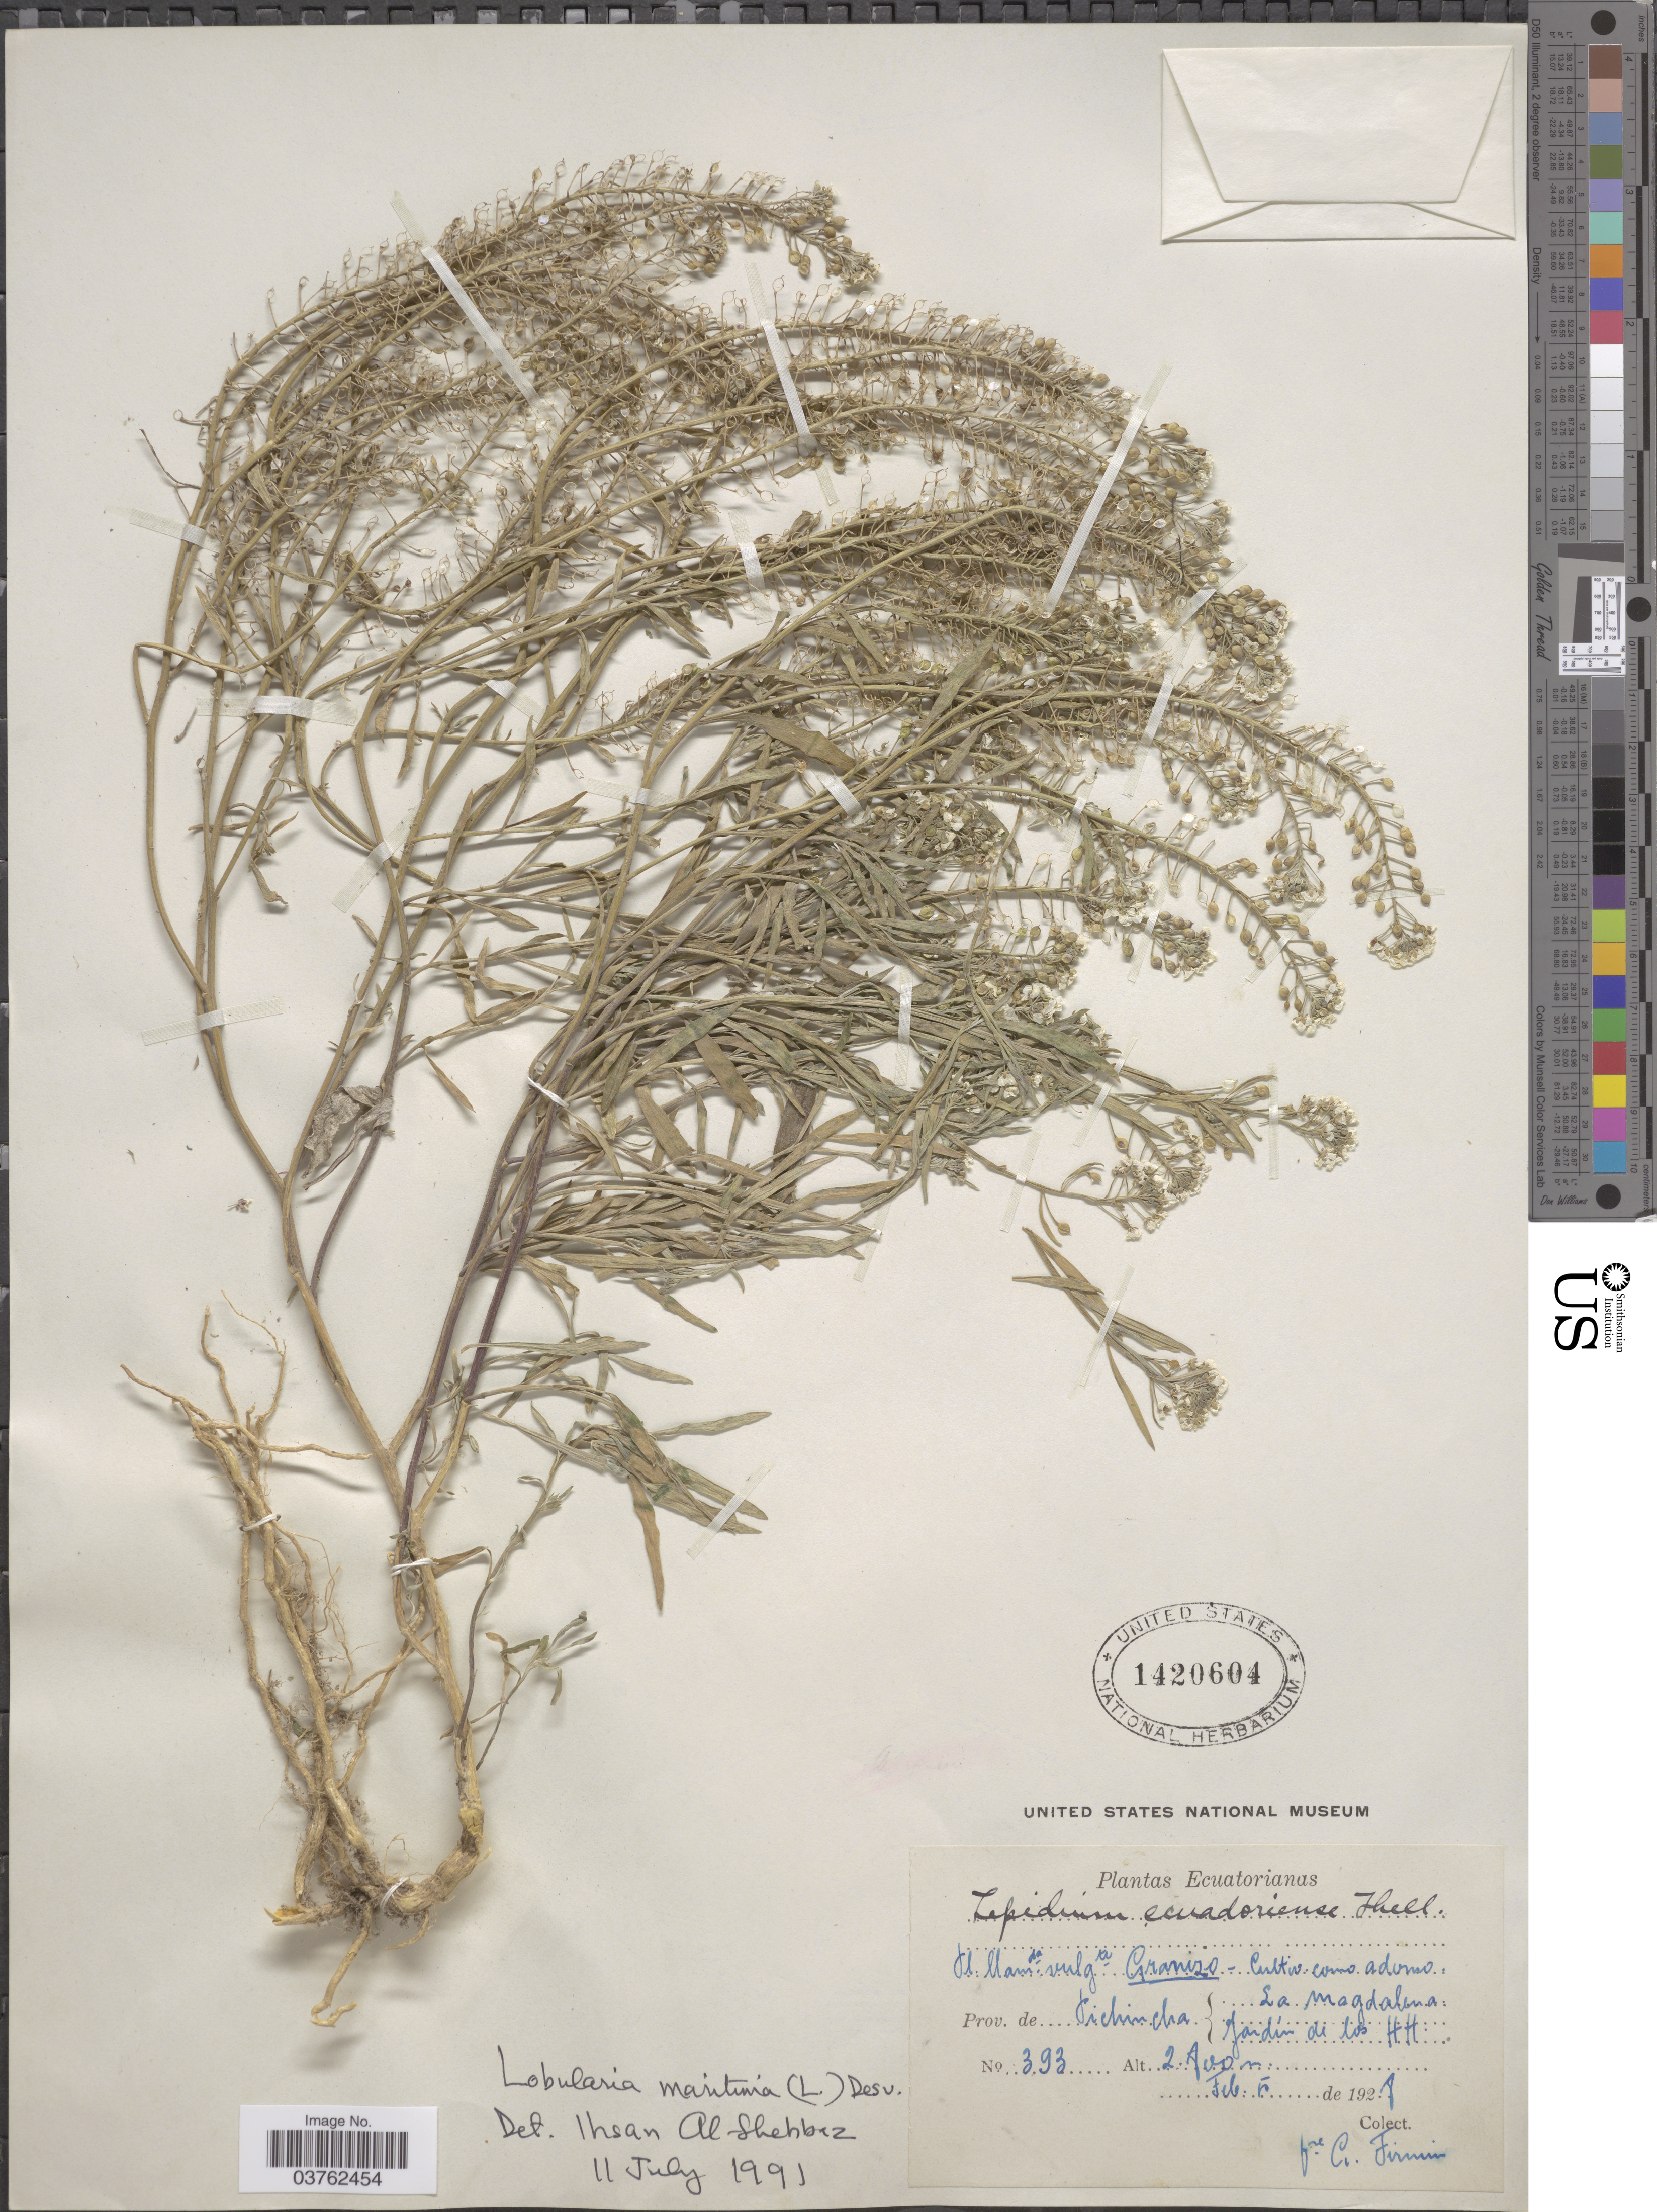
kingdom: Plantae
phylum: Tracheophyta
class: Magnoliopsida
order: Brassicales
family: Brassicaceae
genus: Lobularia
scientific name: Lobularia maritima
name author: (L.) Desv.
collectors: F. Firmin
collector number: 393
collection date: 1927-02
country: Ecuador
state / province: Pichincha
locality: Ecuatorianus. Prov. de Pichincha. La Magdalena, Jardín de los HH.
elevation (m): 2700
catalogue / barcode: US 1420604